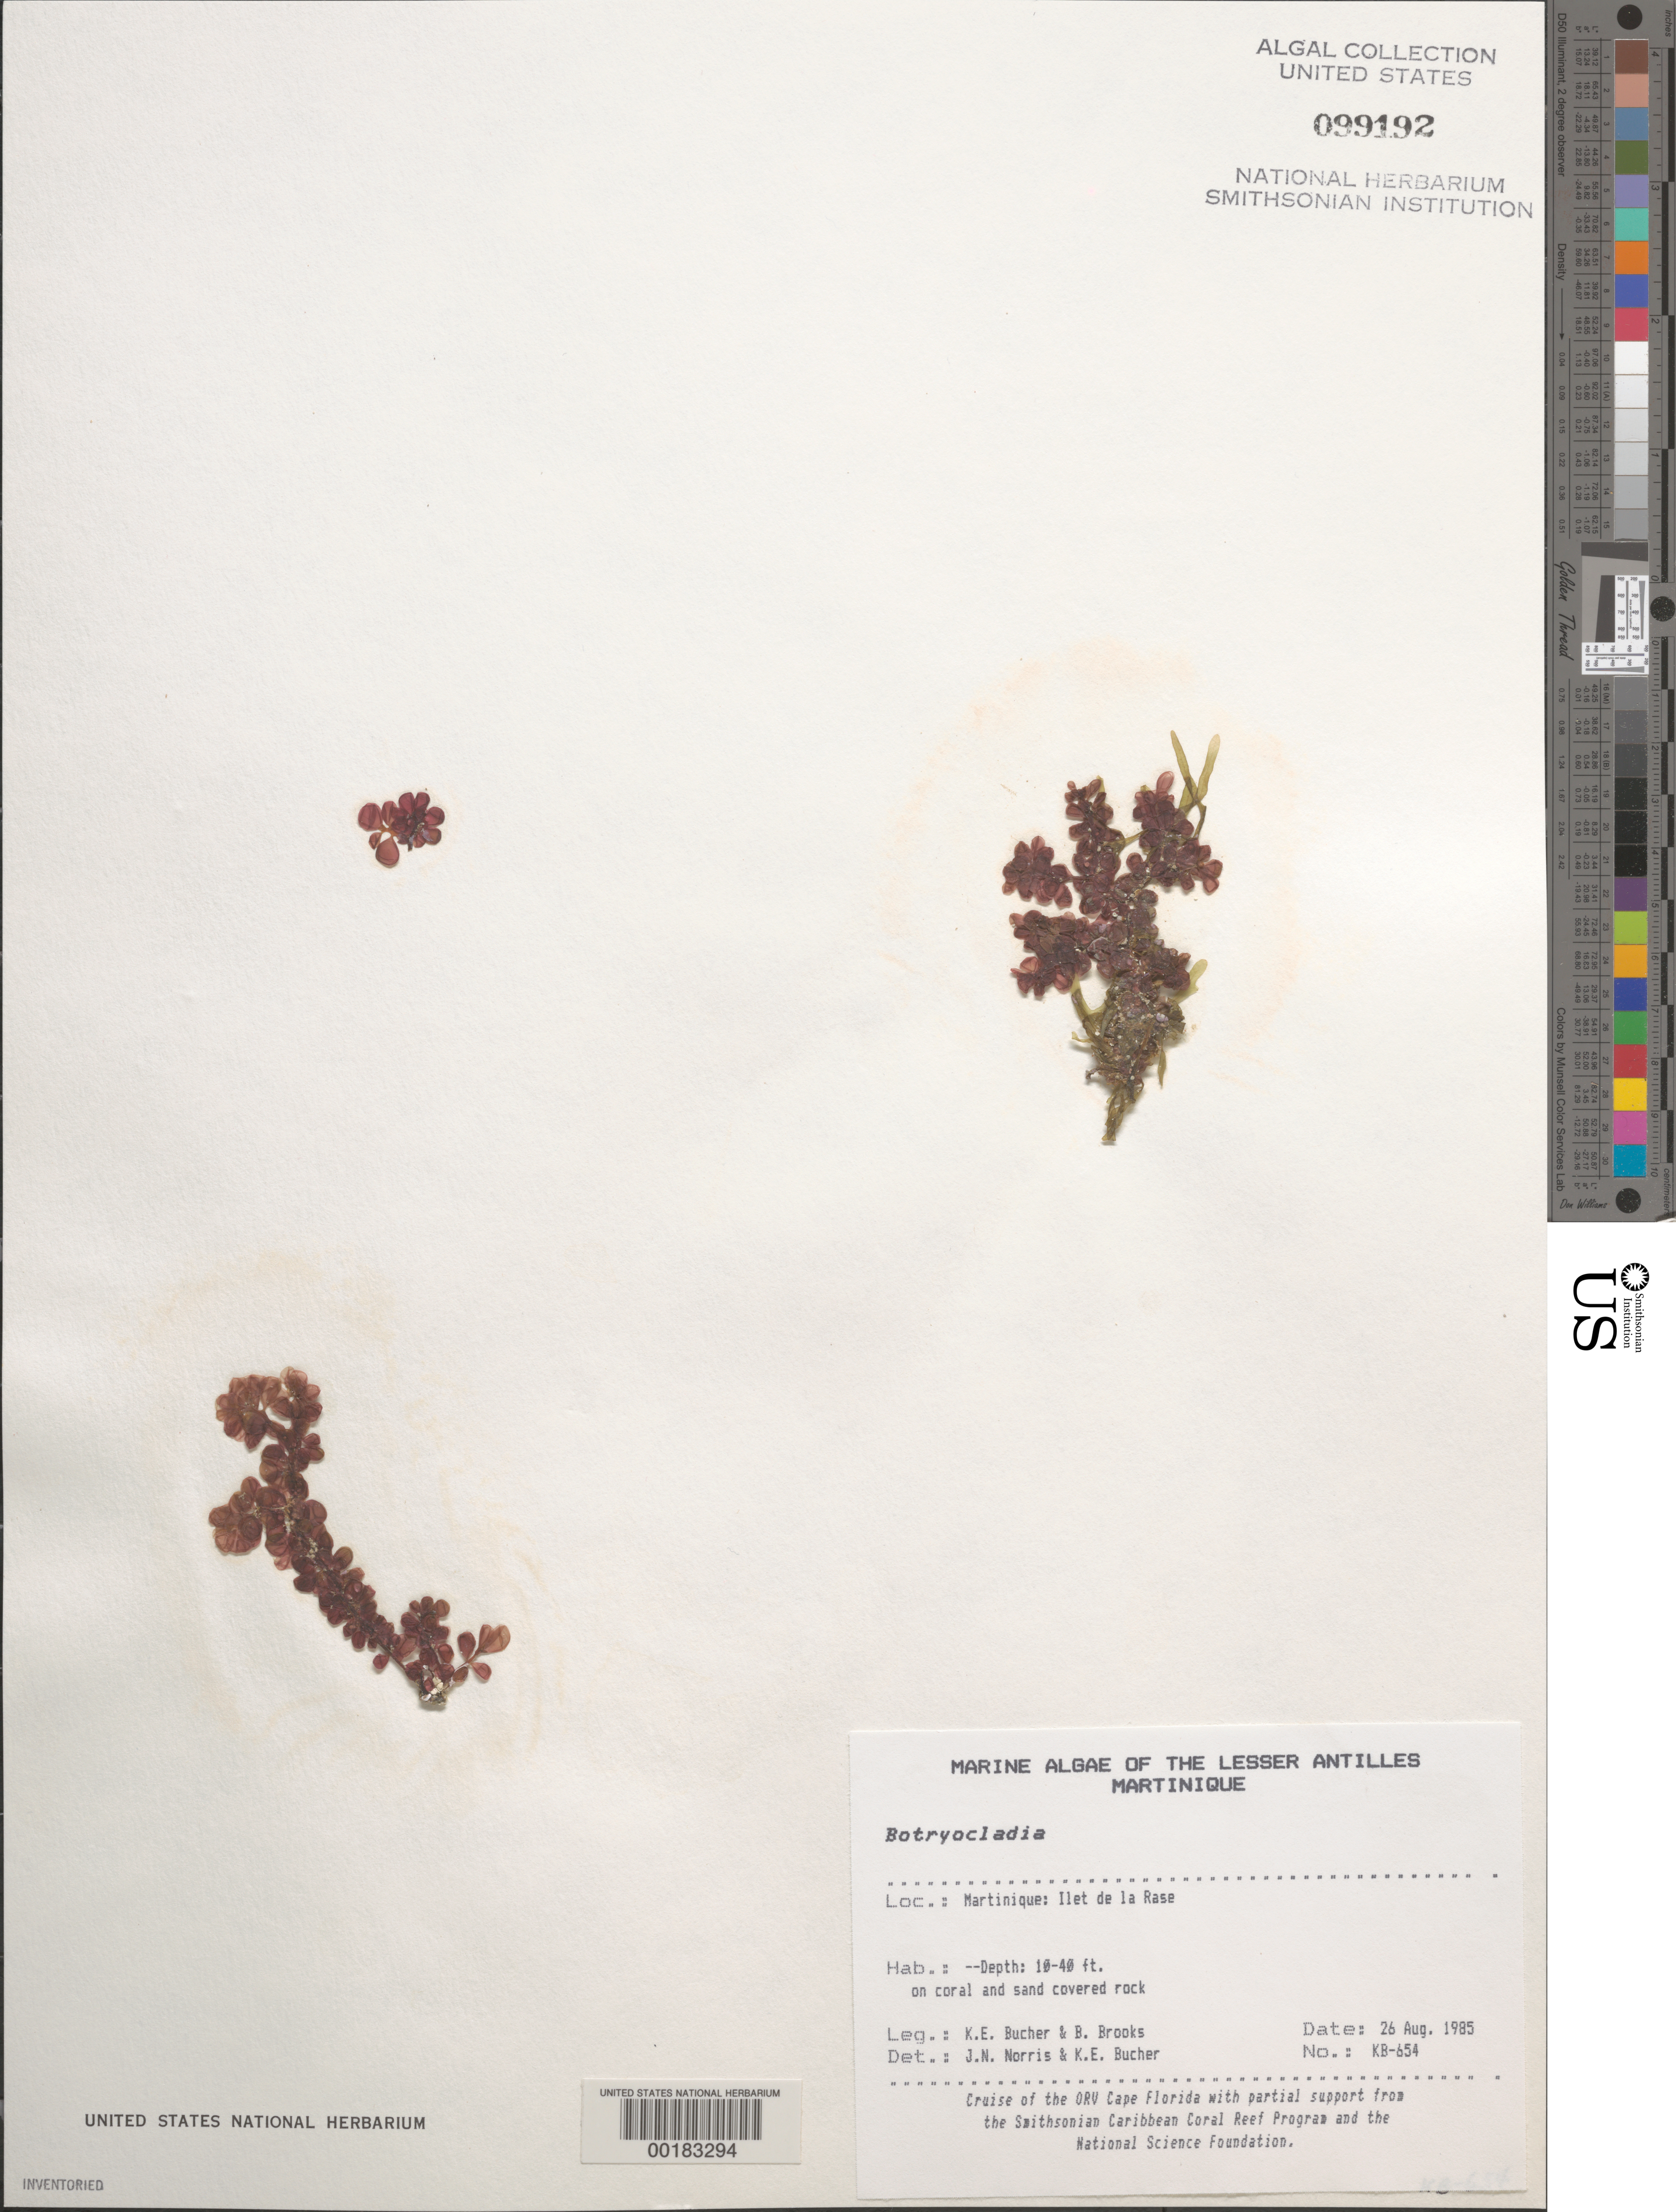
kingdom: Plantae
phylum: Rhodophyta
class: Florideophyceae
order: Rhodymeniales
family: Rhodymeniaceae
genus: Botryocladia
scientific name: Botryocladia sp.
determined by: Norris, J. N.; Bucher, K. E.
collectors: K. E. Bucher & B. Brooks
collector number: Kb-654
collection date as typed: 26 Aug 1985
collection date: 1985-08-26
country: Martinique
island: Ilet de la Rose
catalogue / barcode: US 99192